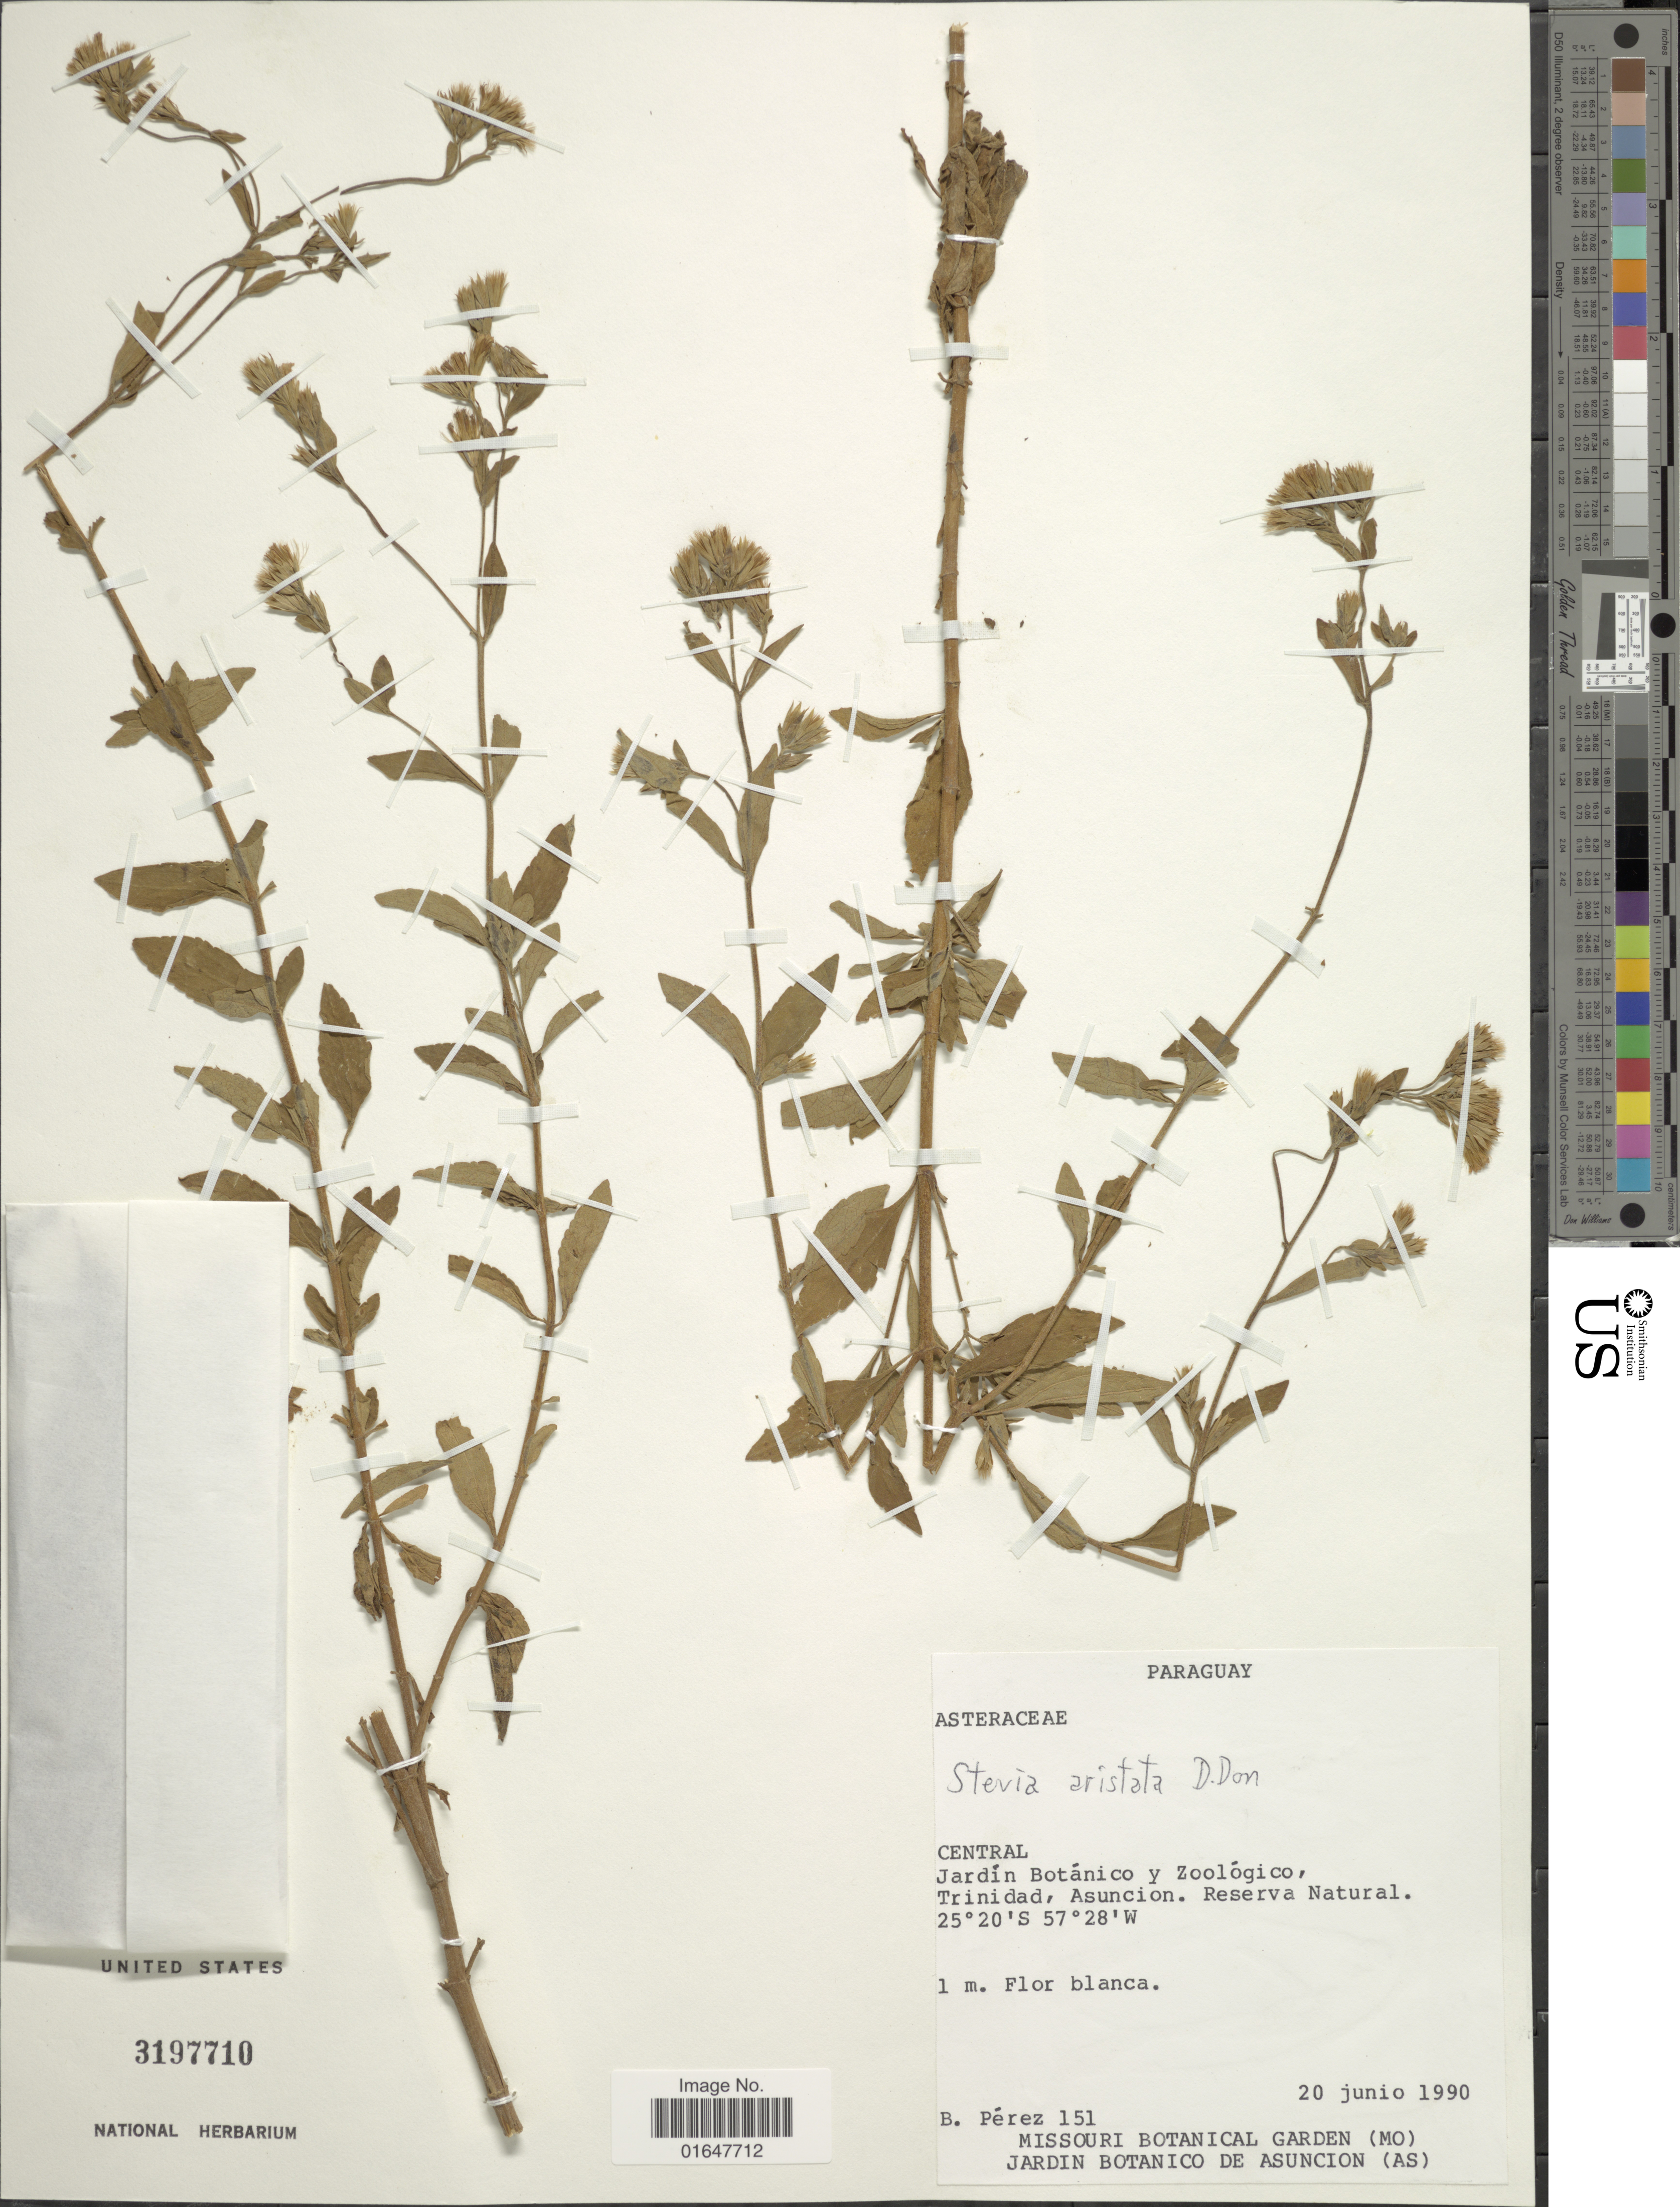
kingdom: Plantae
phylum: Tracheophyta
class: Magnoliopsida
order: Asterales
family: Asteraceae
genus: Stevia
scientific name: Stevia aristata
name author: D. Don ex Hook. & Arn.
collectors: B. Pérez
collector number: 151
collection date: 1990-06-20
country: Paraguay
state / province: Central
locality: Jardin Botanico y Zoologico, Trinidad, Ascuncion, Reserva Natural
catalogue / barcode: US 3197710